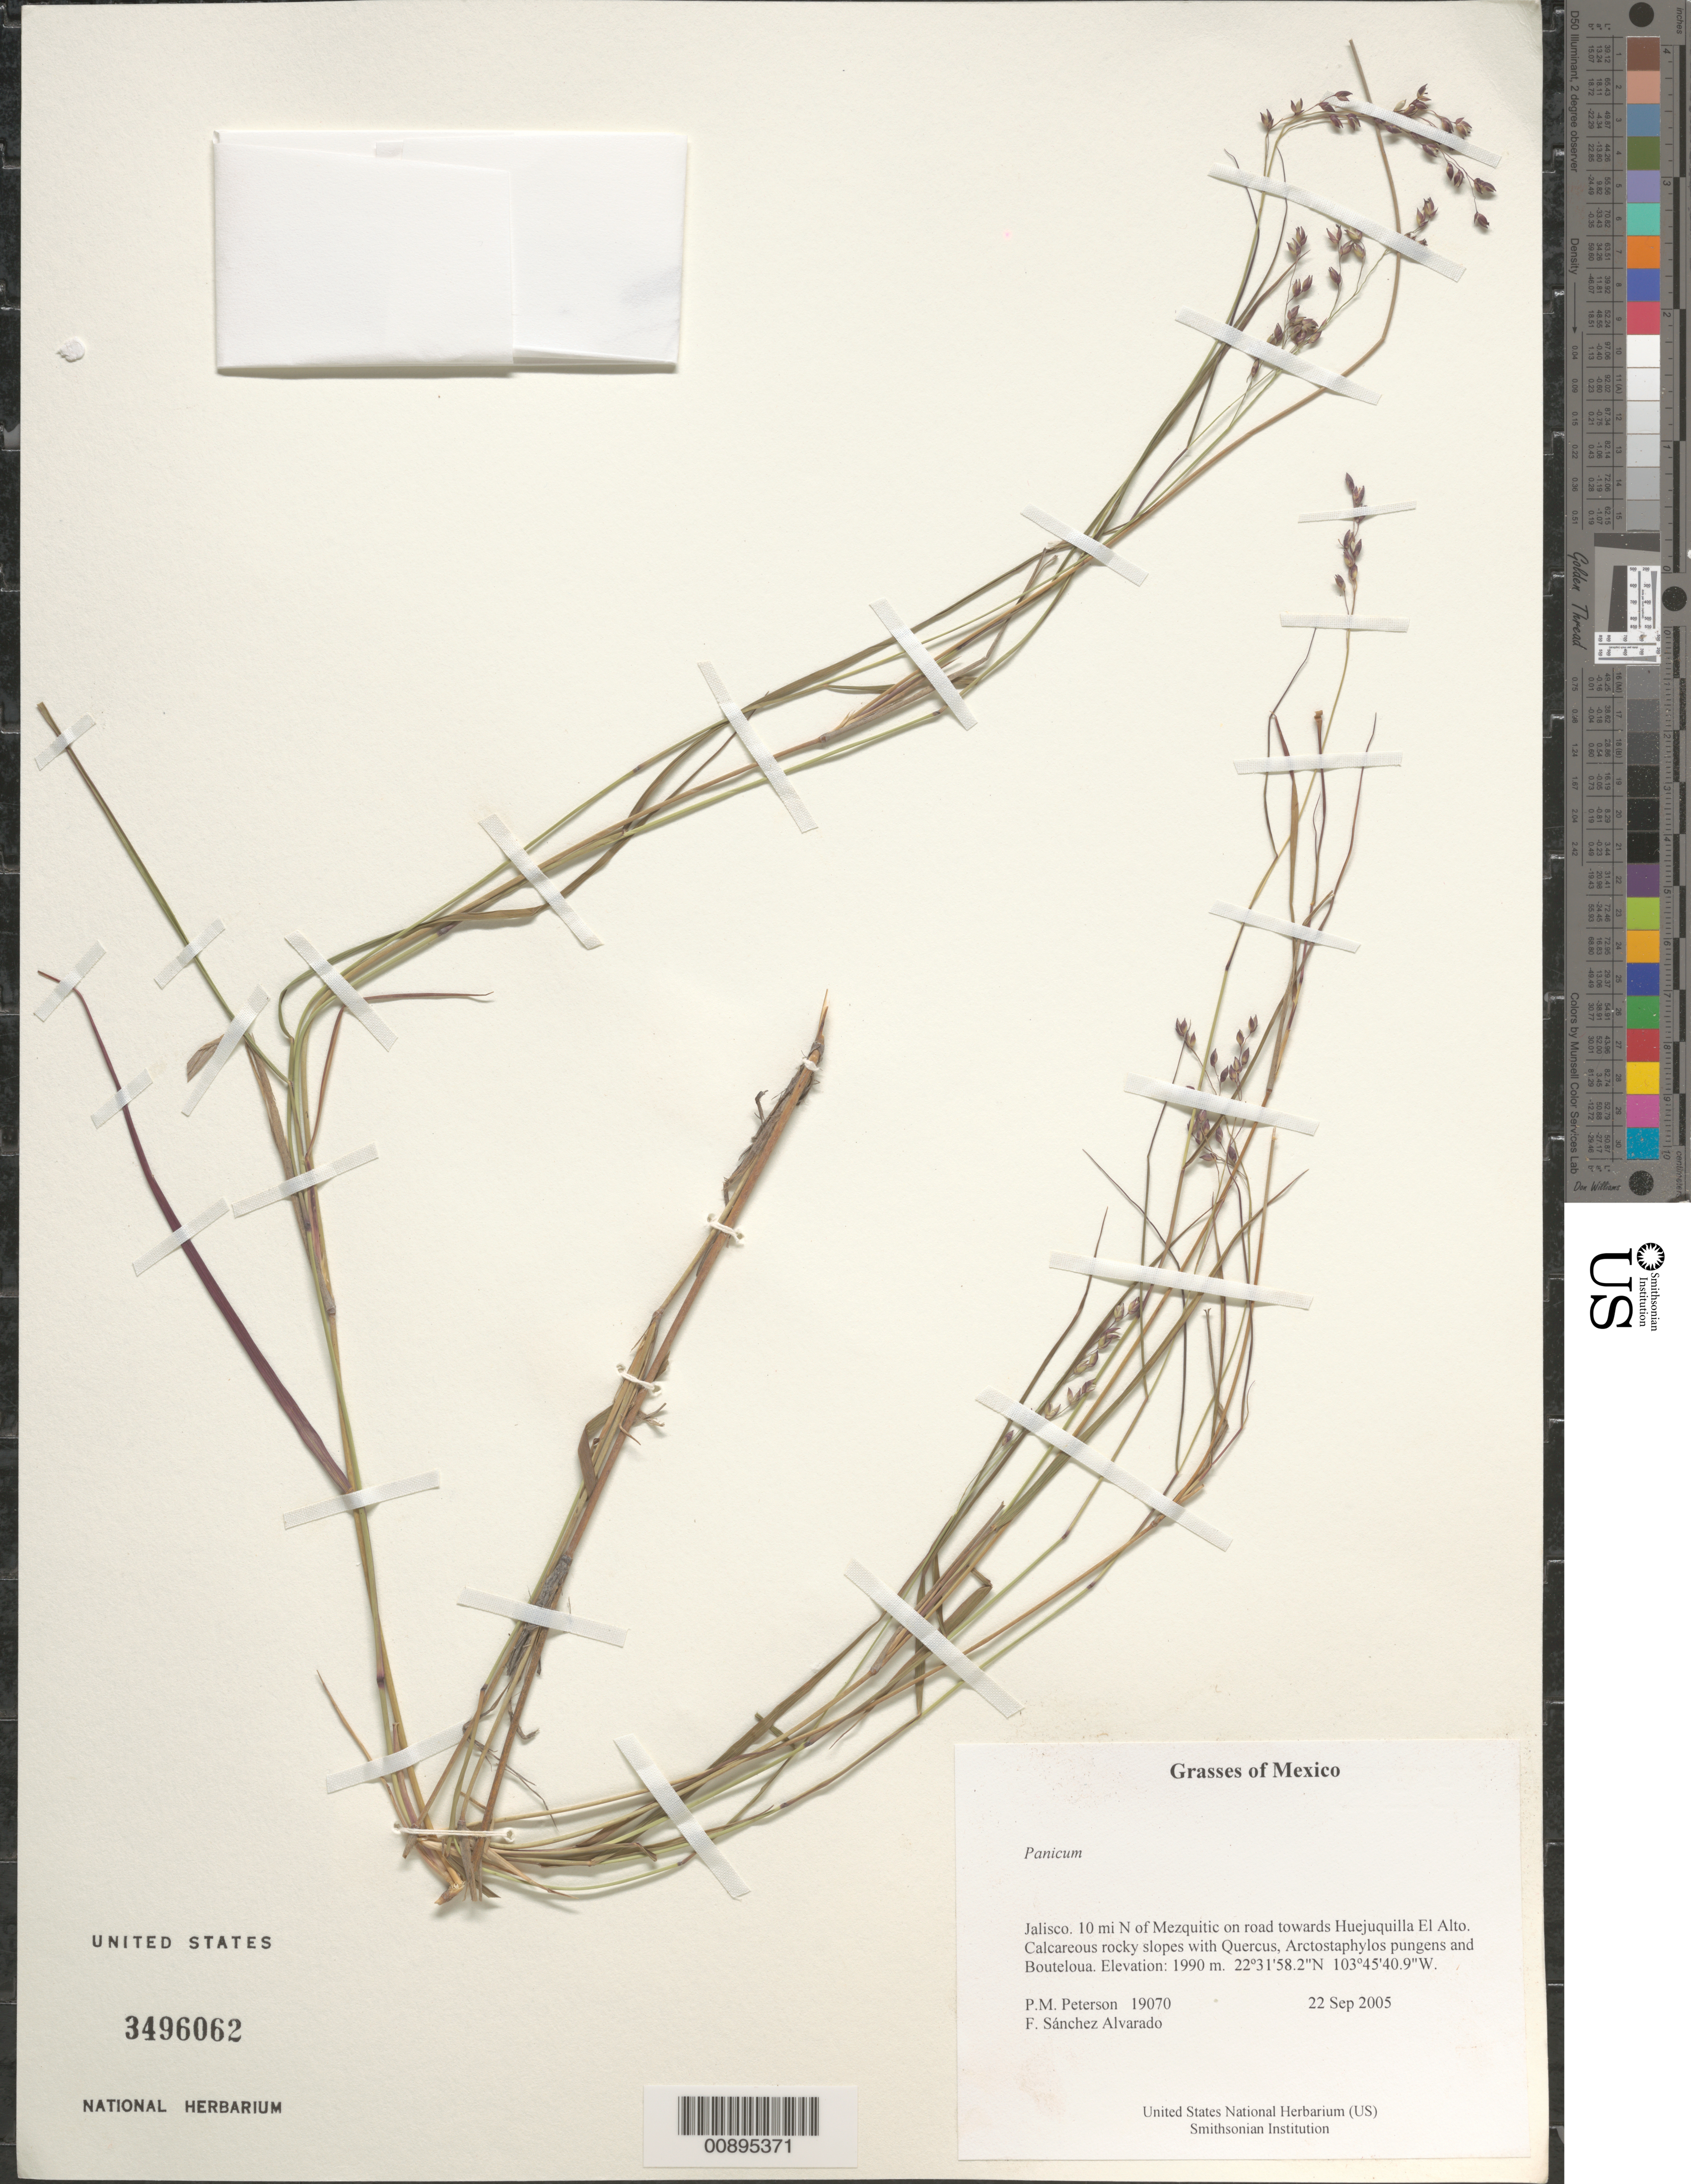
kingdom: Plantae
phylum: Tracheophyta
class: Liliopsida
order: Poales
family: Poaceae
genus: Panicum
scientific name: Panicum sp.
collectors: P. M. Peterson & F. Sánchez Alvarado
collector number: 19070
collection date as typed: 22 Sep 2005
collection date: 2005-09-22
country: Mexico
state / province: Jalisco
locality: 10 mi N of Mezquitic on road towards Huejuquilla El Alto. Calcareous rocky slopes with Quercus, Arctostaphylos pungens and Bouteloua.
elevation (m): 1990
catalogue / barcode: US 3496062